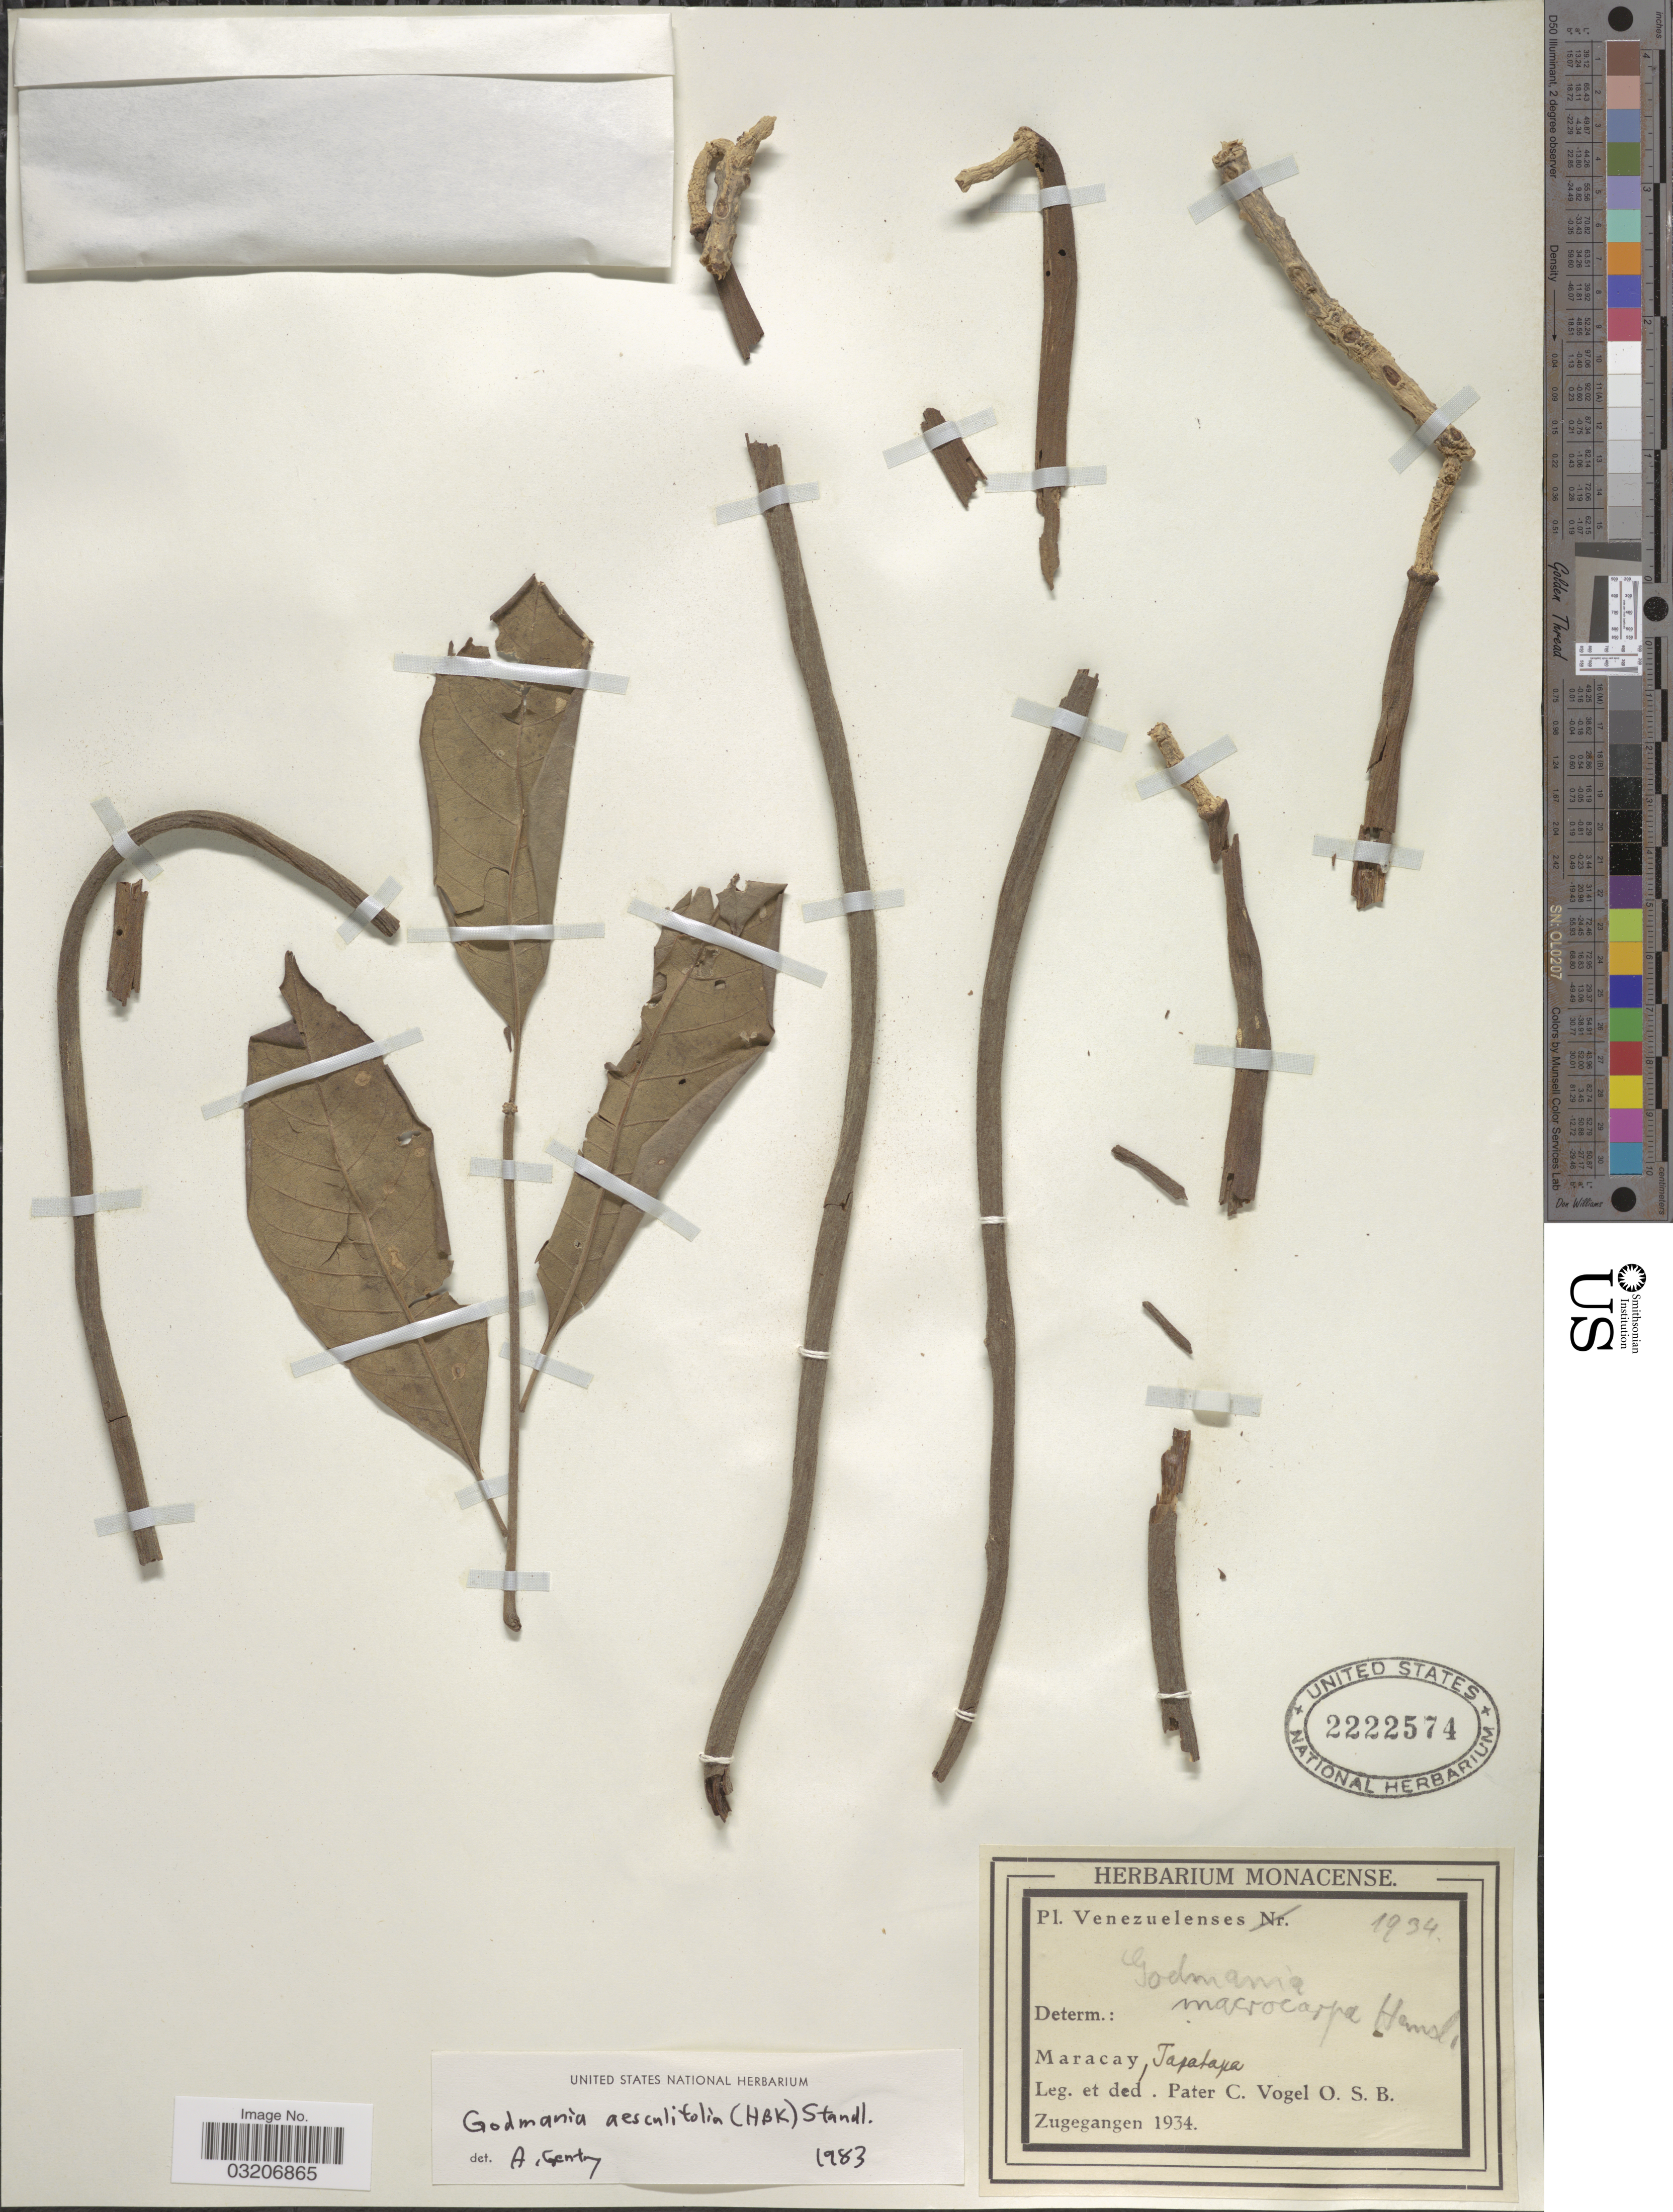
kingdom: Plantae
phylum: Tracheophyta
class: Magnoliopsida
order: Lamiales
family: Bignoniaceae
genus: Godmania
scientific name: Godmania aesculifolia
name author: Standl.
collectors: P. C. Vogel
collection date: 1934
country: Venezuela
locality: Maracay, Tapatapa.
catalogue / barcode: US 2222574